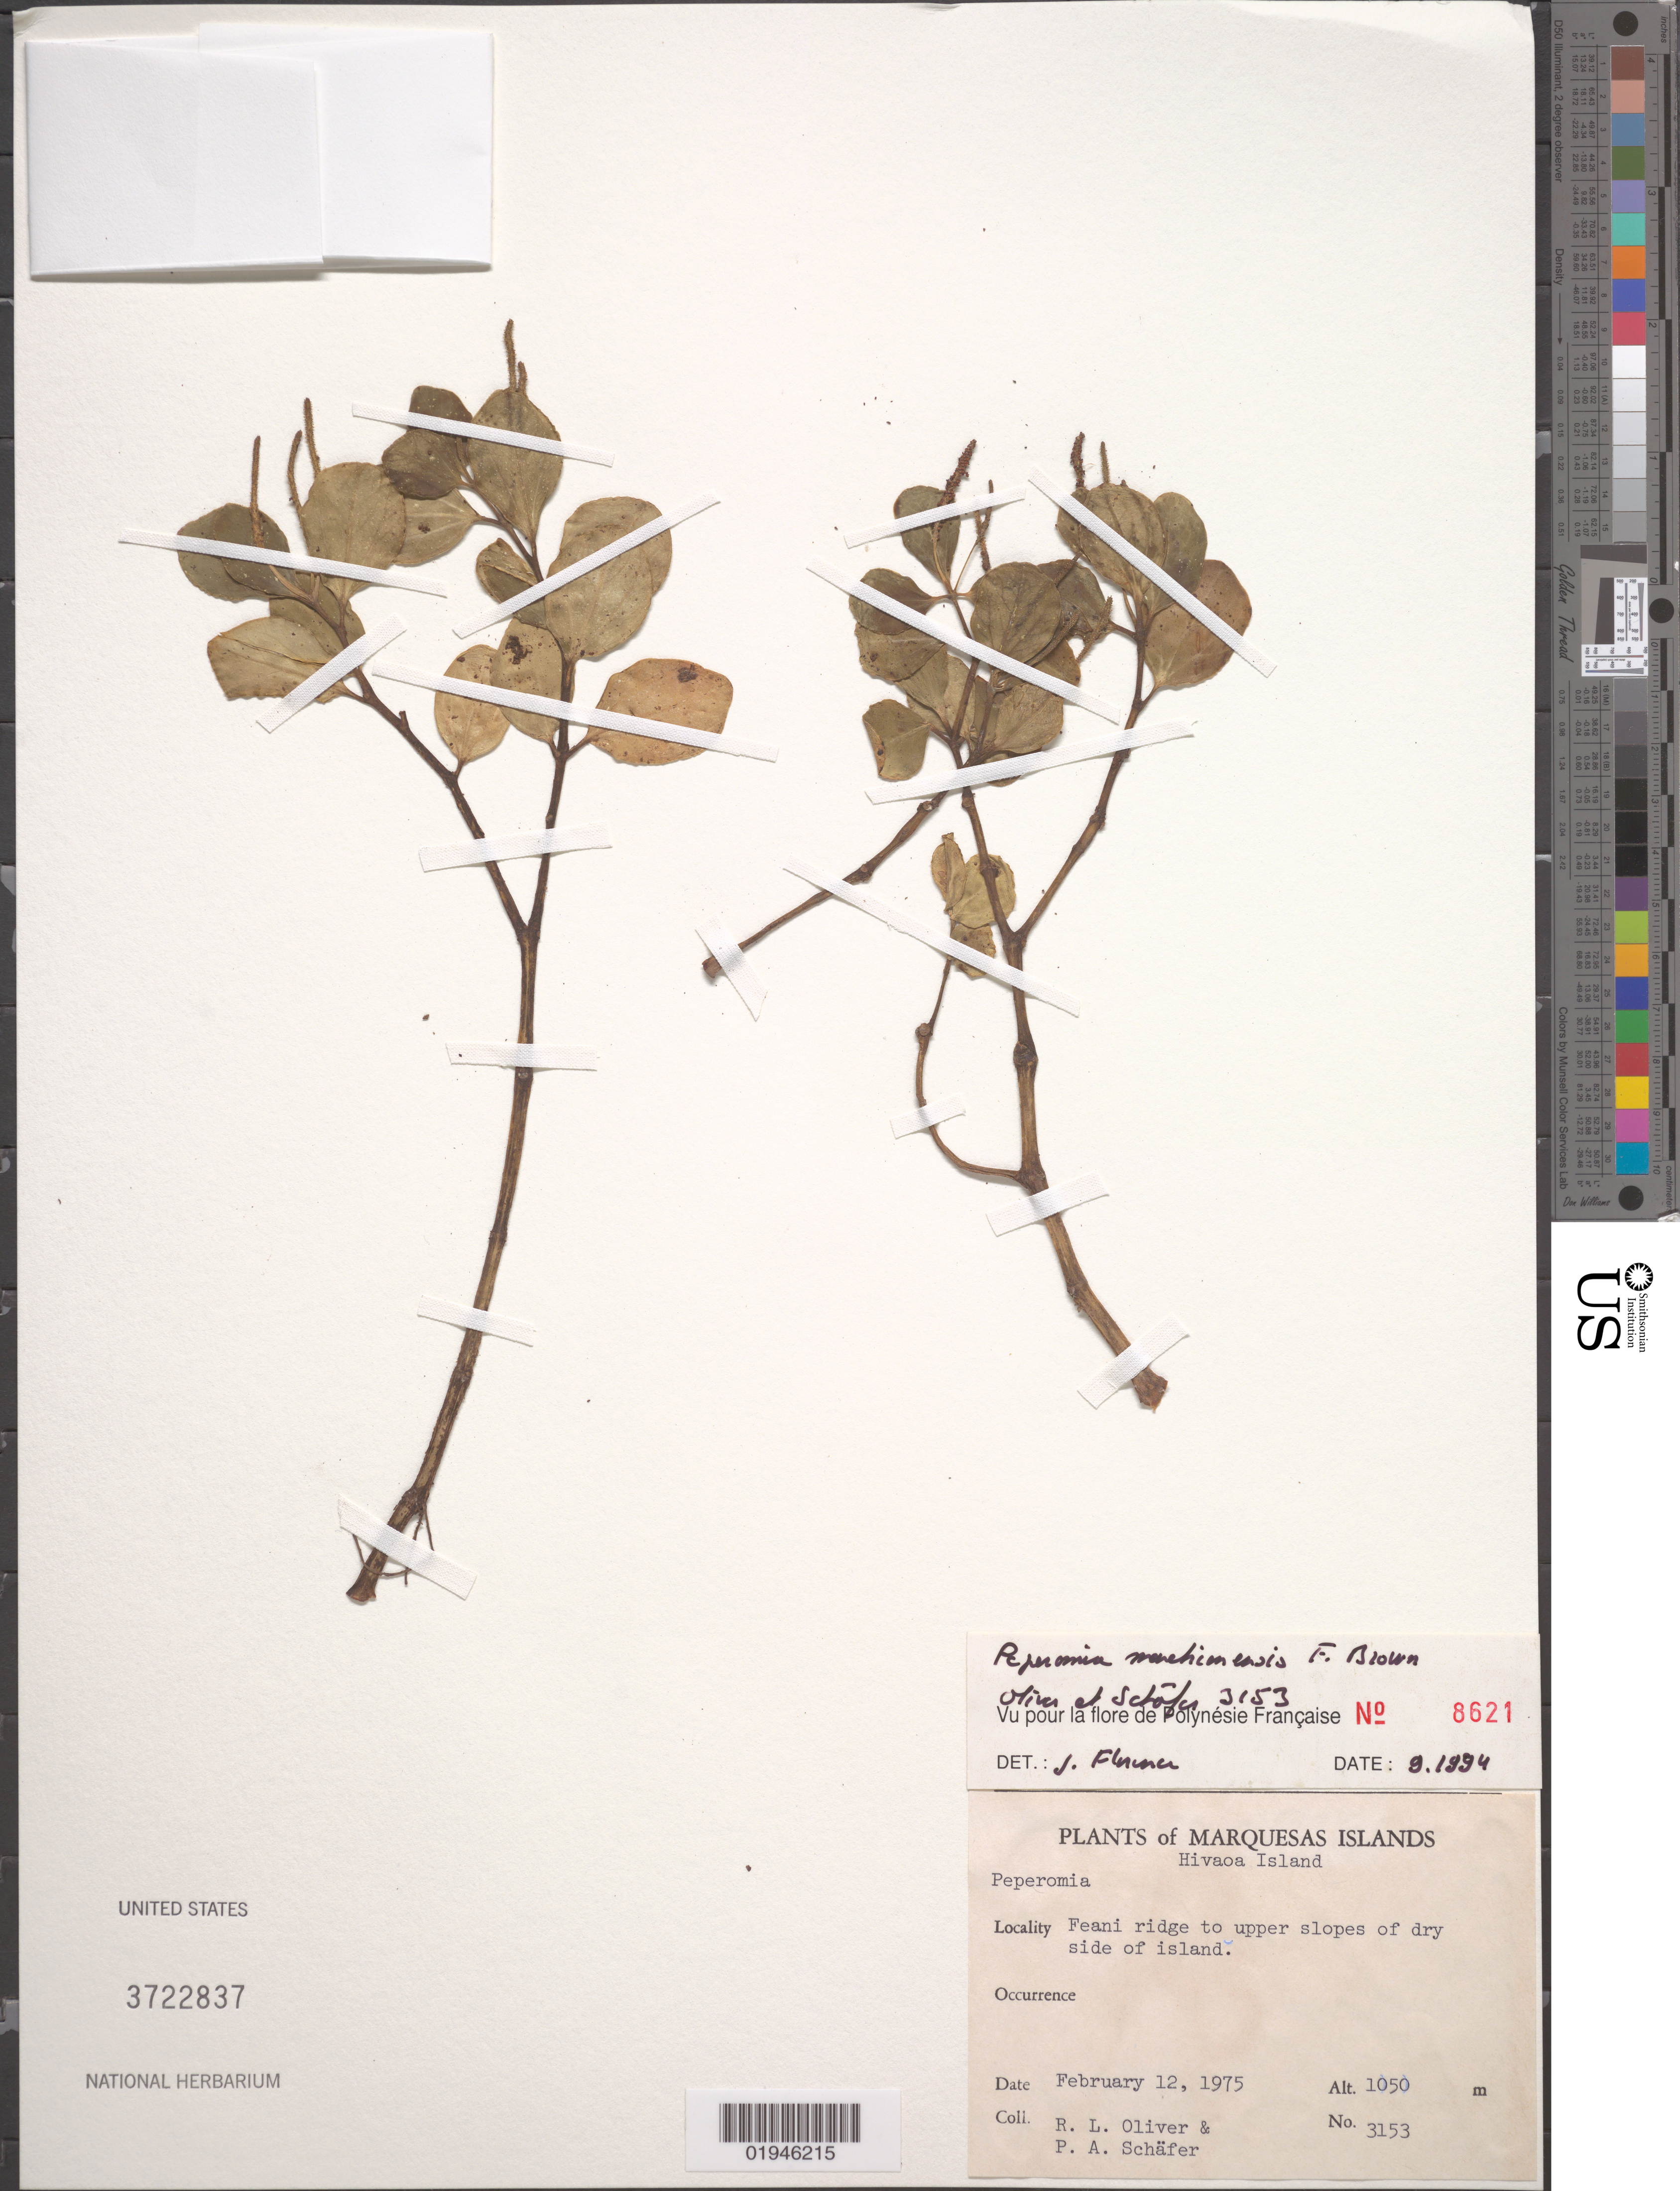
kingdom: Plantae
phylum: Tracheophyta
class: Magnoliopsida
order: Piperales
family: Piperaceae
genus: Peperomia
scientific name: Peperomia marchionensis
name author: F. Br.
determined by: Florence, J.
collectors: R. L. Oliver & P. A. Schäfer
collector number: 3153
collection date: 1975-02-12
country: French Polynesia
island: Hiva Oa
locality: Feani ridge to upper slopes of dry side of island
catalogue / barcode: US 3722837